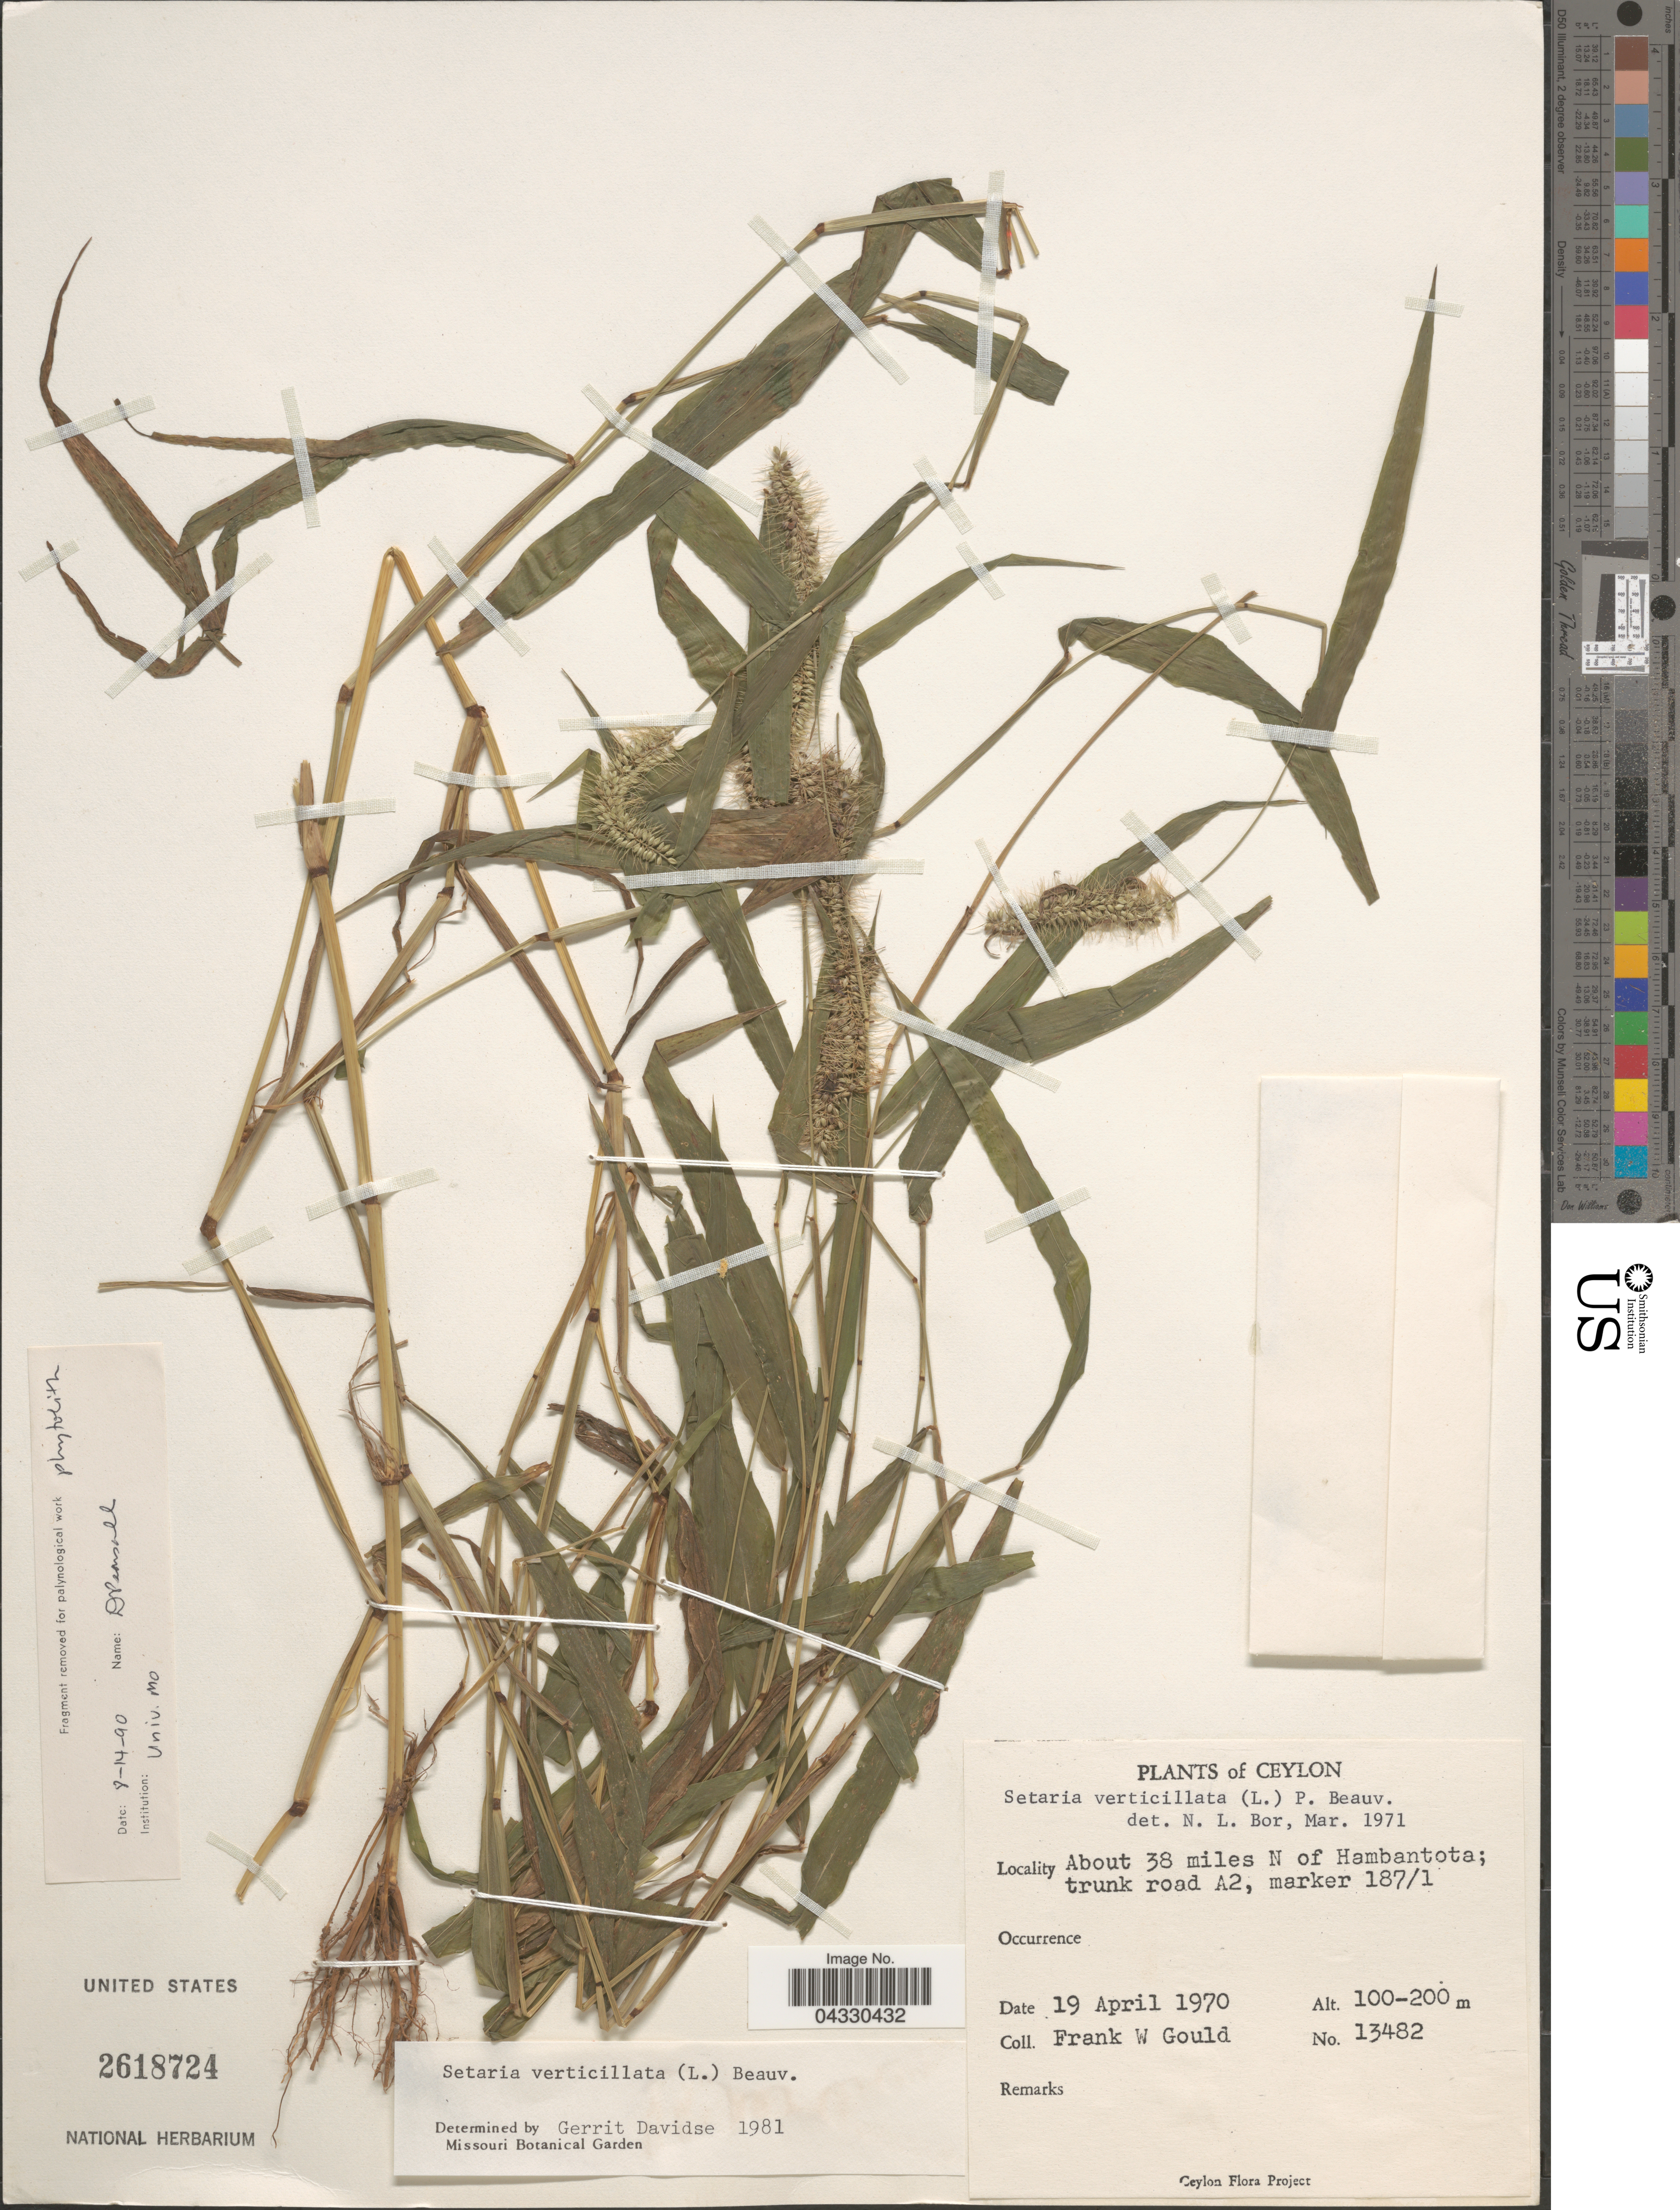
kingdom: Plantae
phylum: Tracheophyta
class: Liliopsida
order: Poales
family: Poaceae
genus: Setaria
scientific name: Setaria verticillata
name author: (L.) P. Beauv.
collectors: F. W. Gould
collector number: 13482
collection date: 1970-04-19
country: Sri Lanka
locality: Ceylon. About 38 miles N of Hambantota; trunk road A2, marker 187/1.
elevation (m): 100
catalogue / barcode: US 2618724